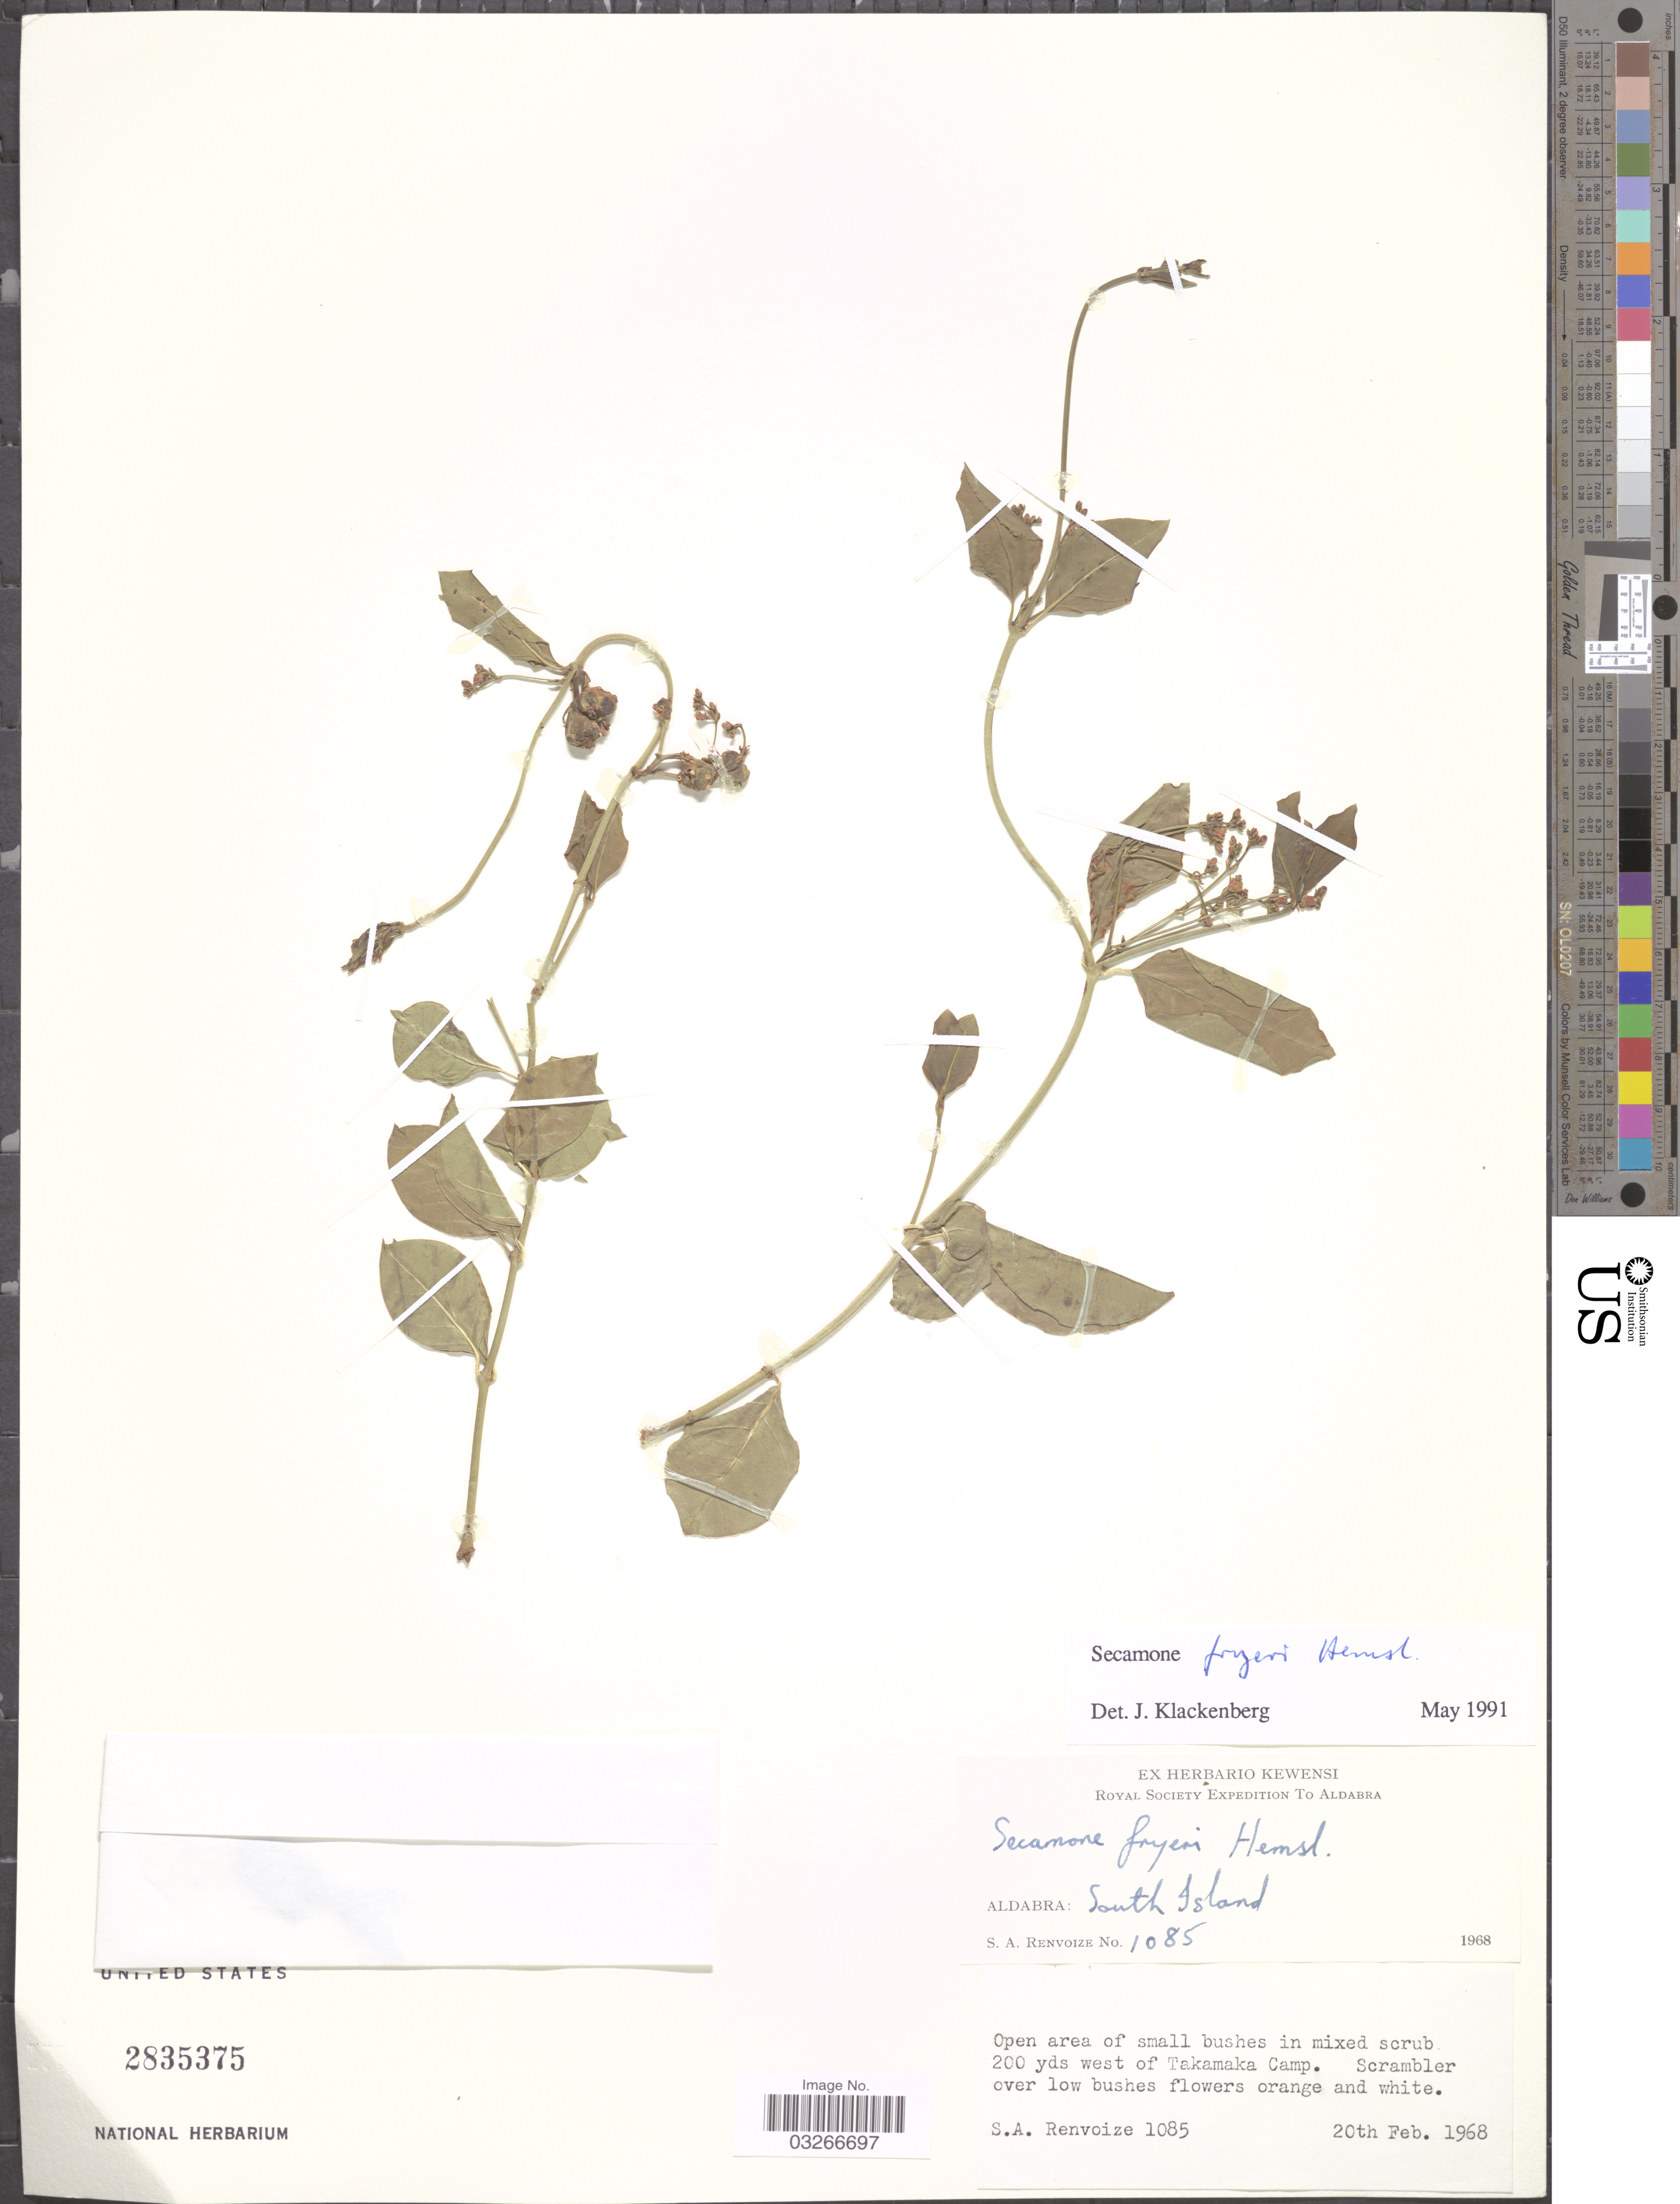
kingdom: Plantae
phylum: Tracheophyta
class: Magnoliopsida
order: Gentianales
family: Apocynaceae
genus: Secamone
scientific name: Secamone fryeri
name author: Hemsl.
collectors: S. A. Renvoize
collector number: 1085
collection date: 1968-02-20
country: Seychelles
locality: Aldabra: South Island, Open area of small bushes in mixed scrub 200 yds west of Takamaka Camp.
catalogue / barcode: US 2835375